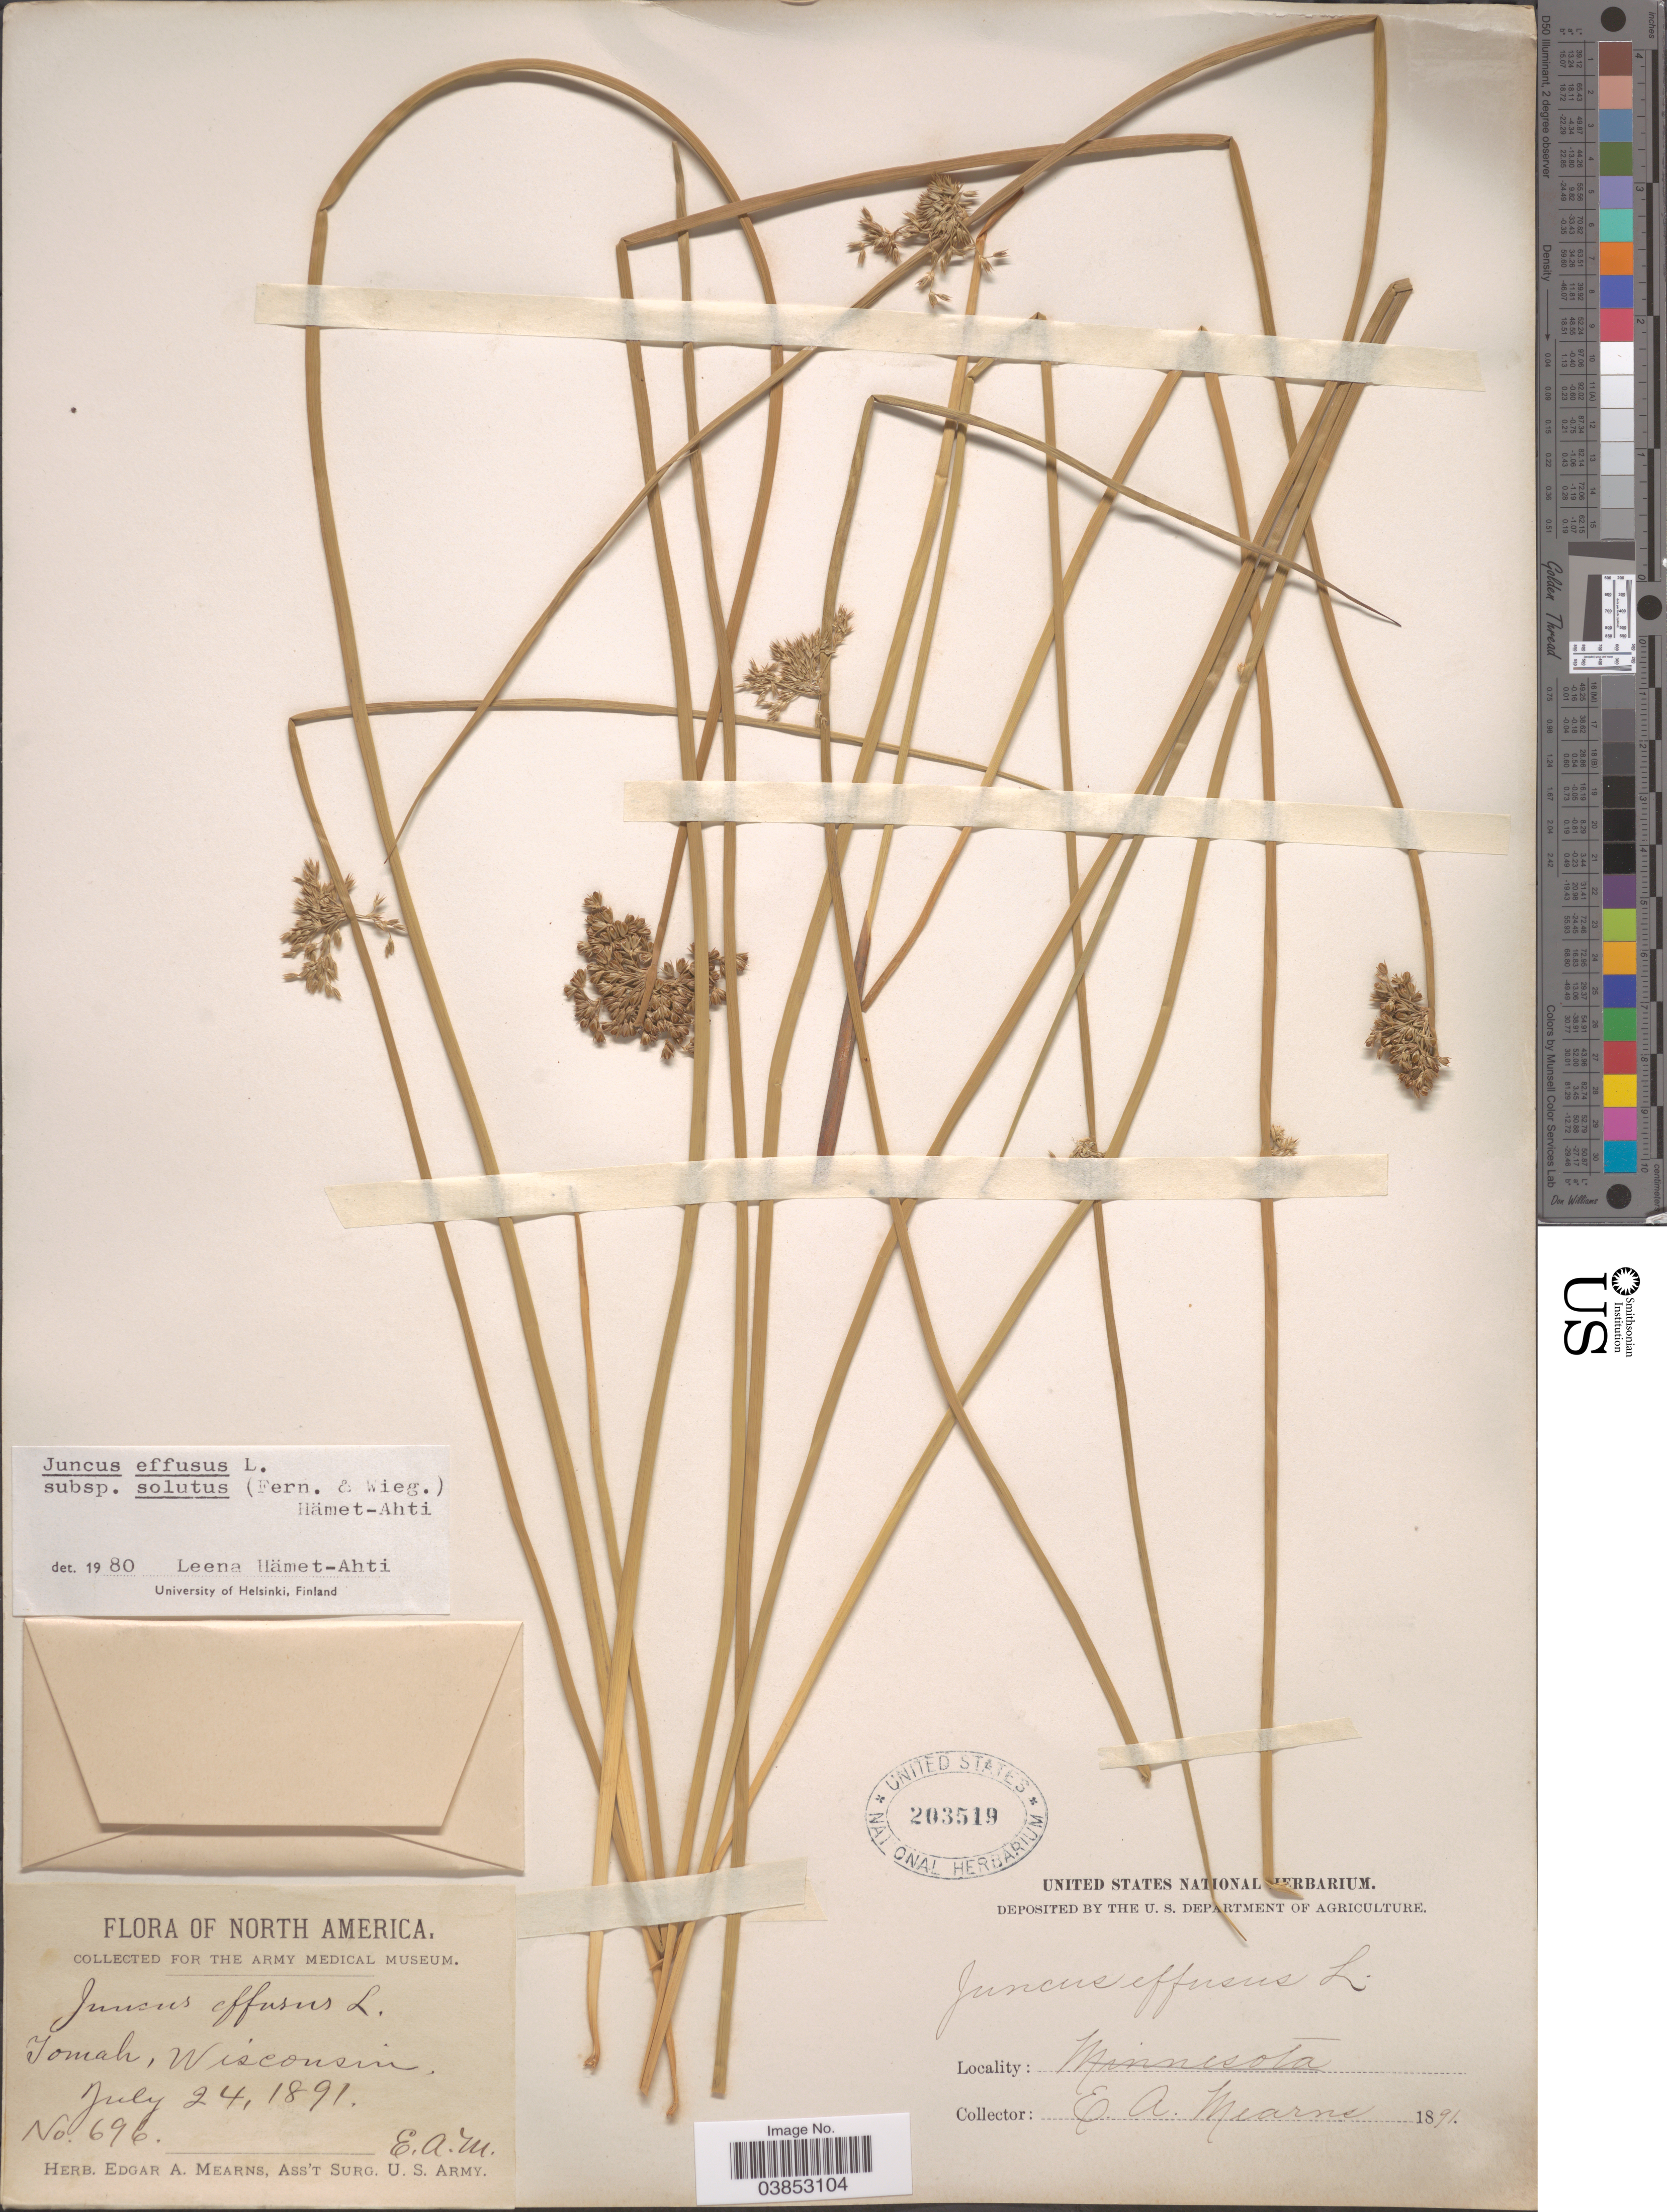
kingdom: Plantae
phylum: Tracheophyta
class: Liliopsida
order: Poales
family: Juncaceae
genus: Juncus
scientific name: Juncus effusus var. solutus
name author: Fernald & Wiegand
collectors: E. A. Mearns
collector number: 696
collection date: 1891-07-24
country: United States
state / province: Wisconsin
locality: Tomah.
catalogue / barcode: US 203519